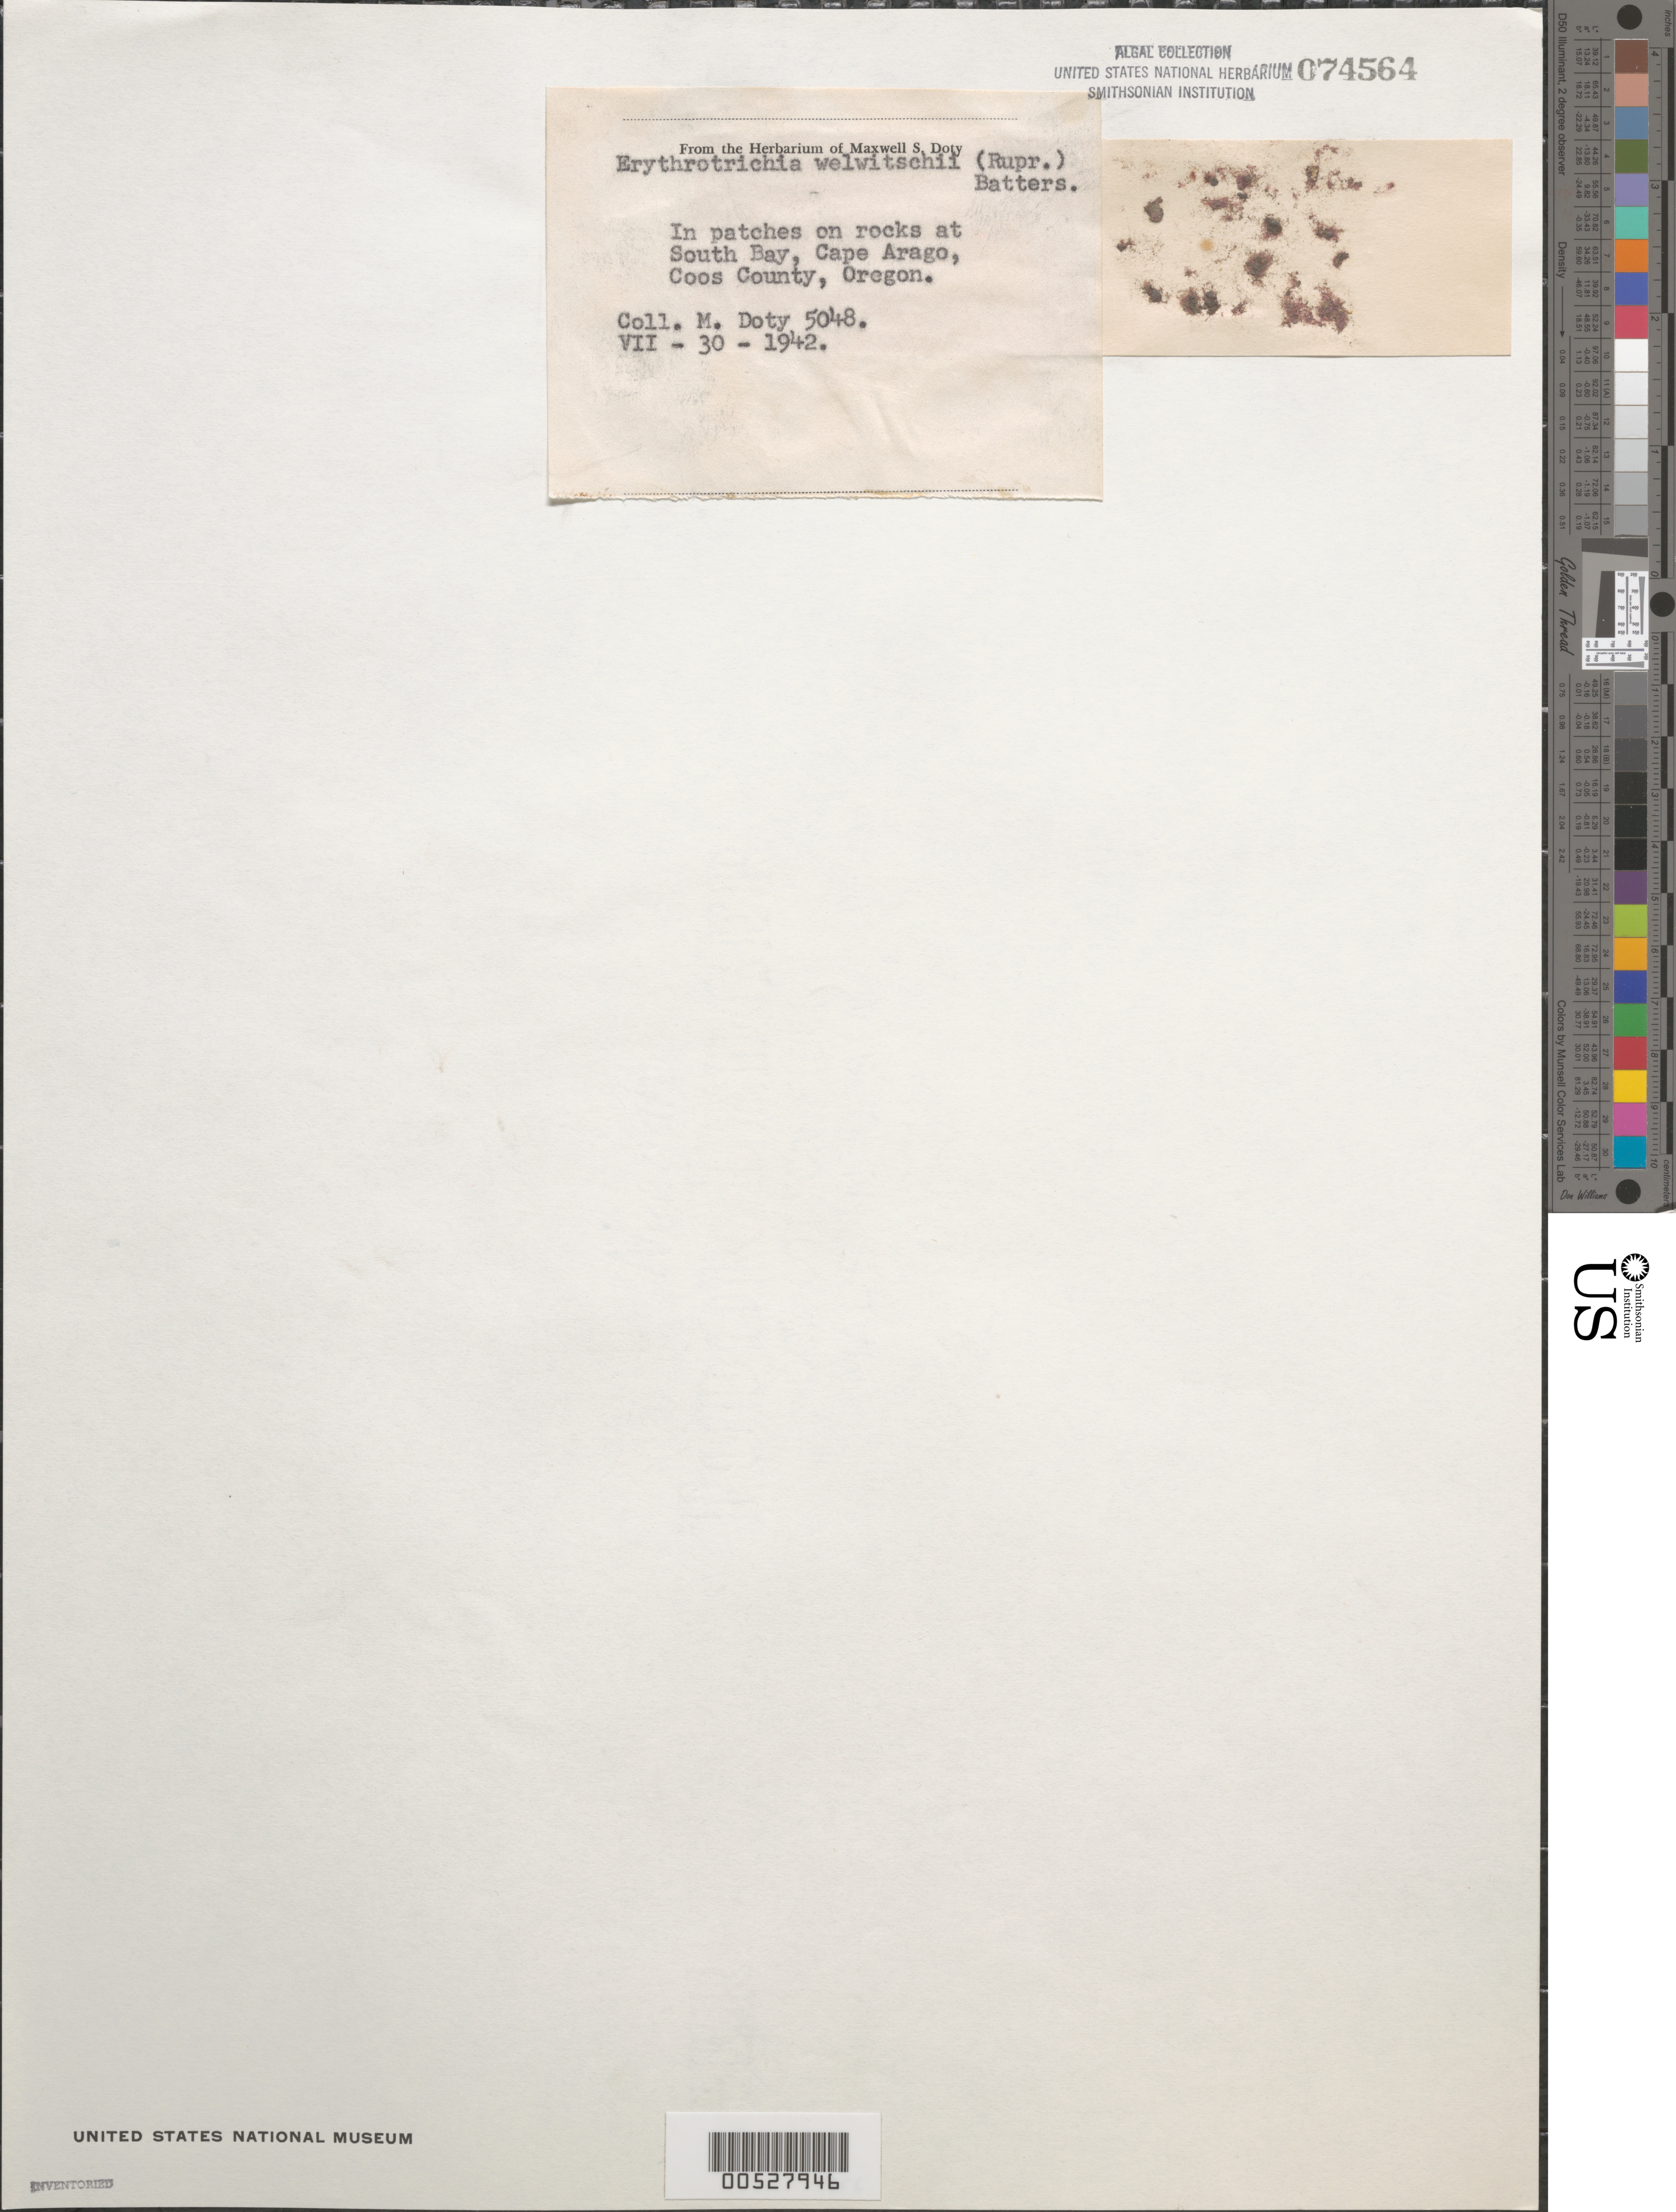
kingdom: Plantae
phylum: Rhodophyta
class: Compsopogonophyceae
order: Erythropeltidales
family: Erythrotrichiaceae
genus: Erythrotrichia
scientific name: Erythrotrichia welwitschii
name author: (Rupr.) Batters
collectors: M. S. Doty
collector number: MSD 5048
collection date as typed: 30 Jul 1942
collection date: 1942-07-30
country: United States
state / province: Oregon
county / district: Coos County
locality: South Bay, Cape Arago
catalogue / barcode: US 74564